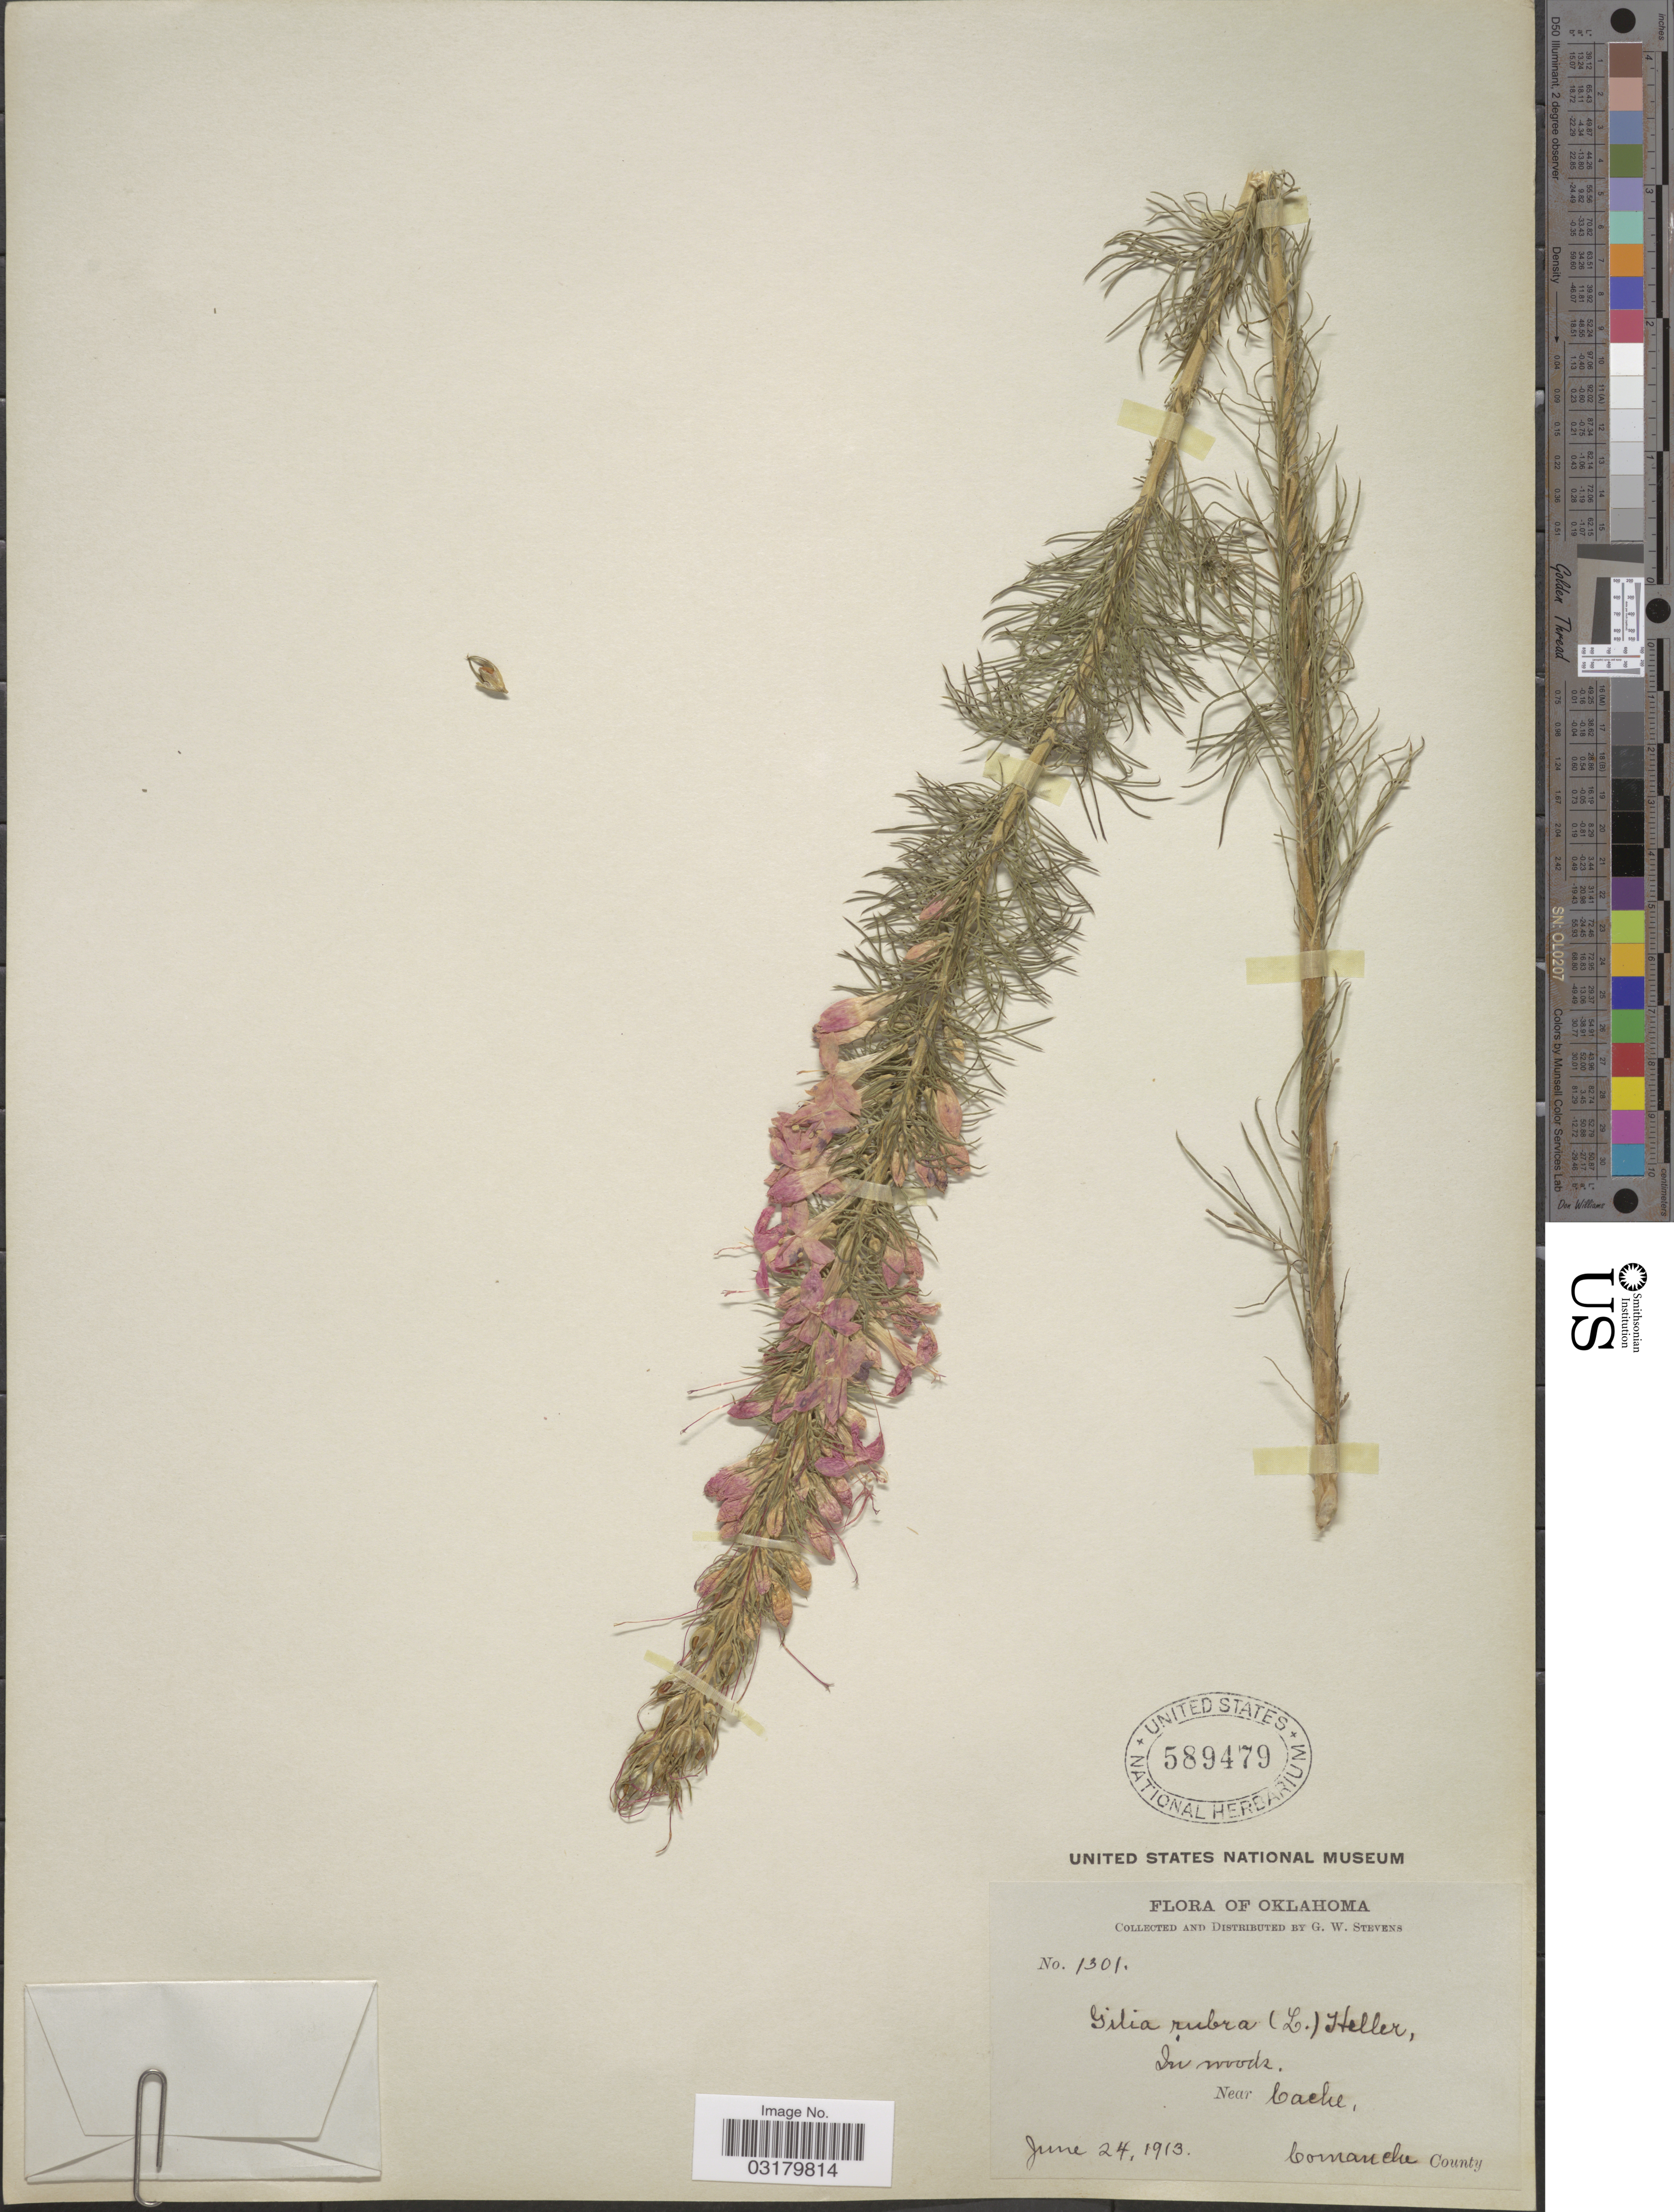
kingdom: Plantae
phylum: Tracheophyta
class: Magnoliopsida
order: Ericales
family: Polemoniaceae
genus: Ipomopsis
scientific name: Ipomopsis rubra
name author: (L.) Wherry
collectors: G. W. Stevens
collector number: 1301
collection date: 1913-06-24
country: United States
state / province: Oklahoma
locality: In woods. Near Cache, Comanche County.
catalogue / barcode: US 589479